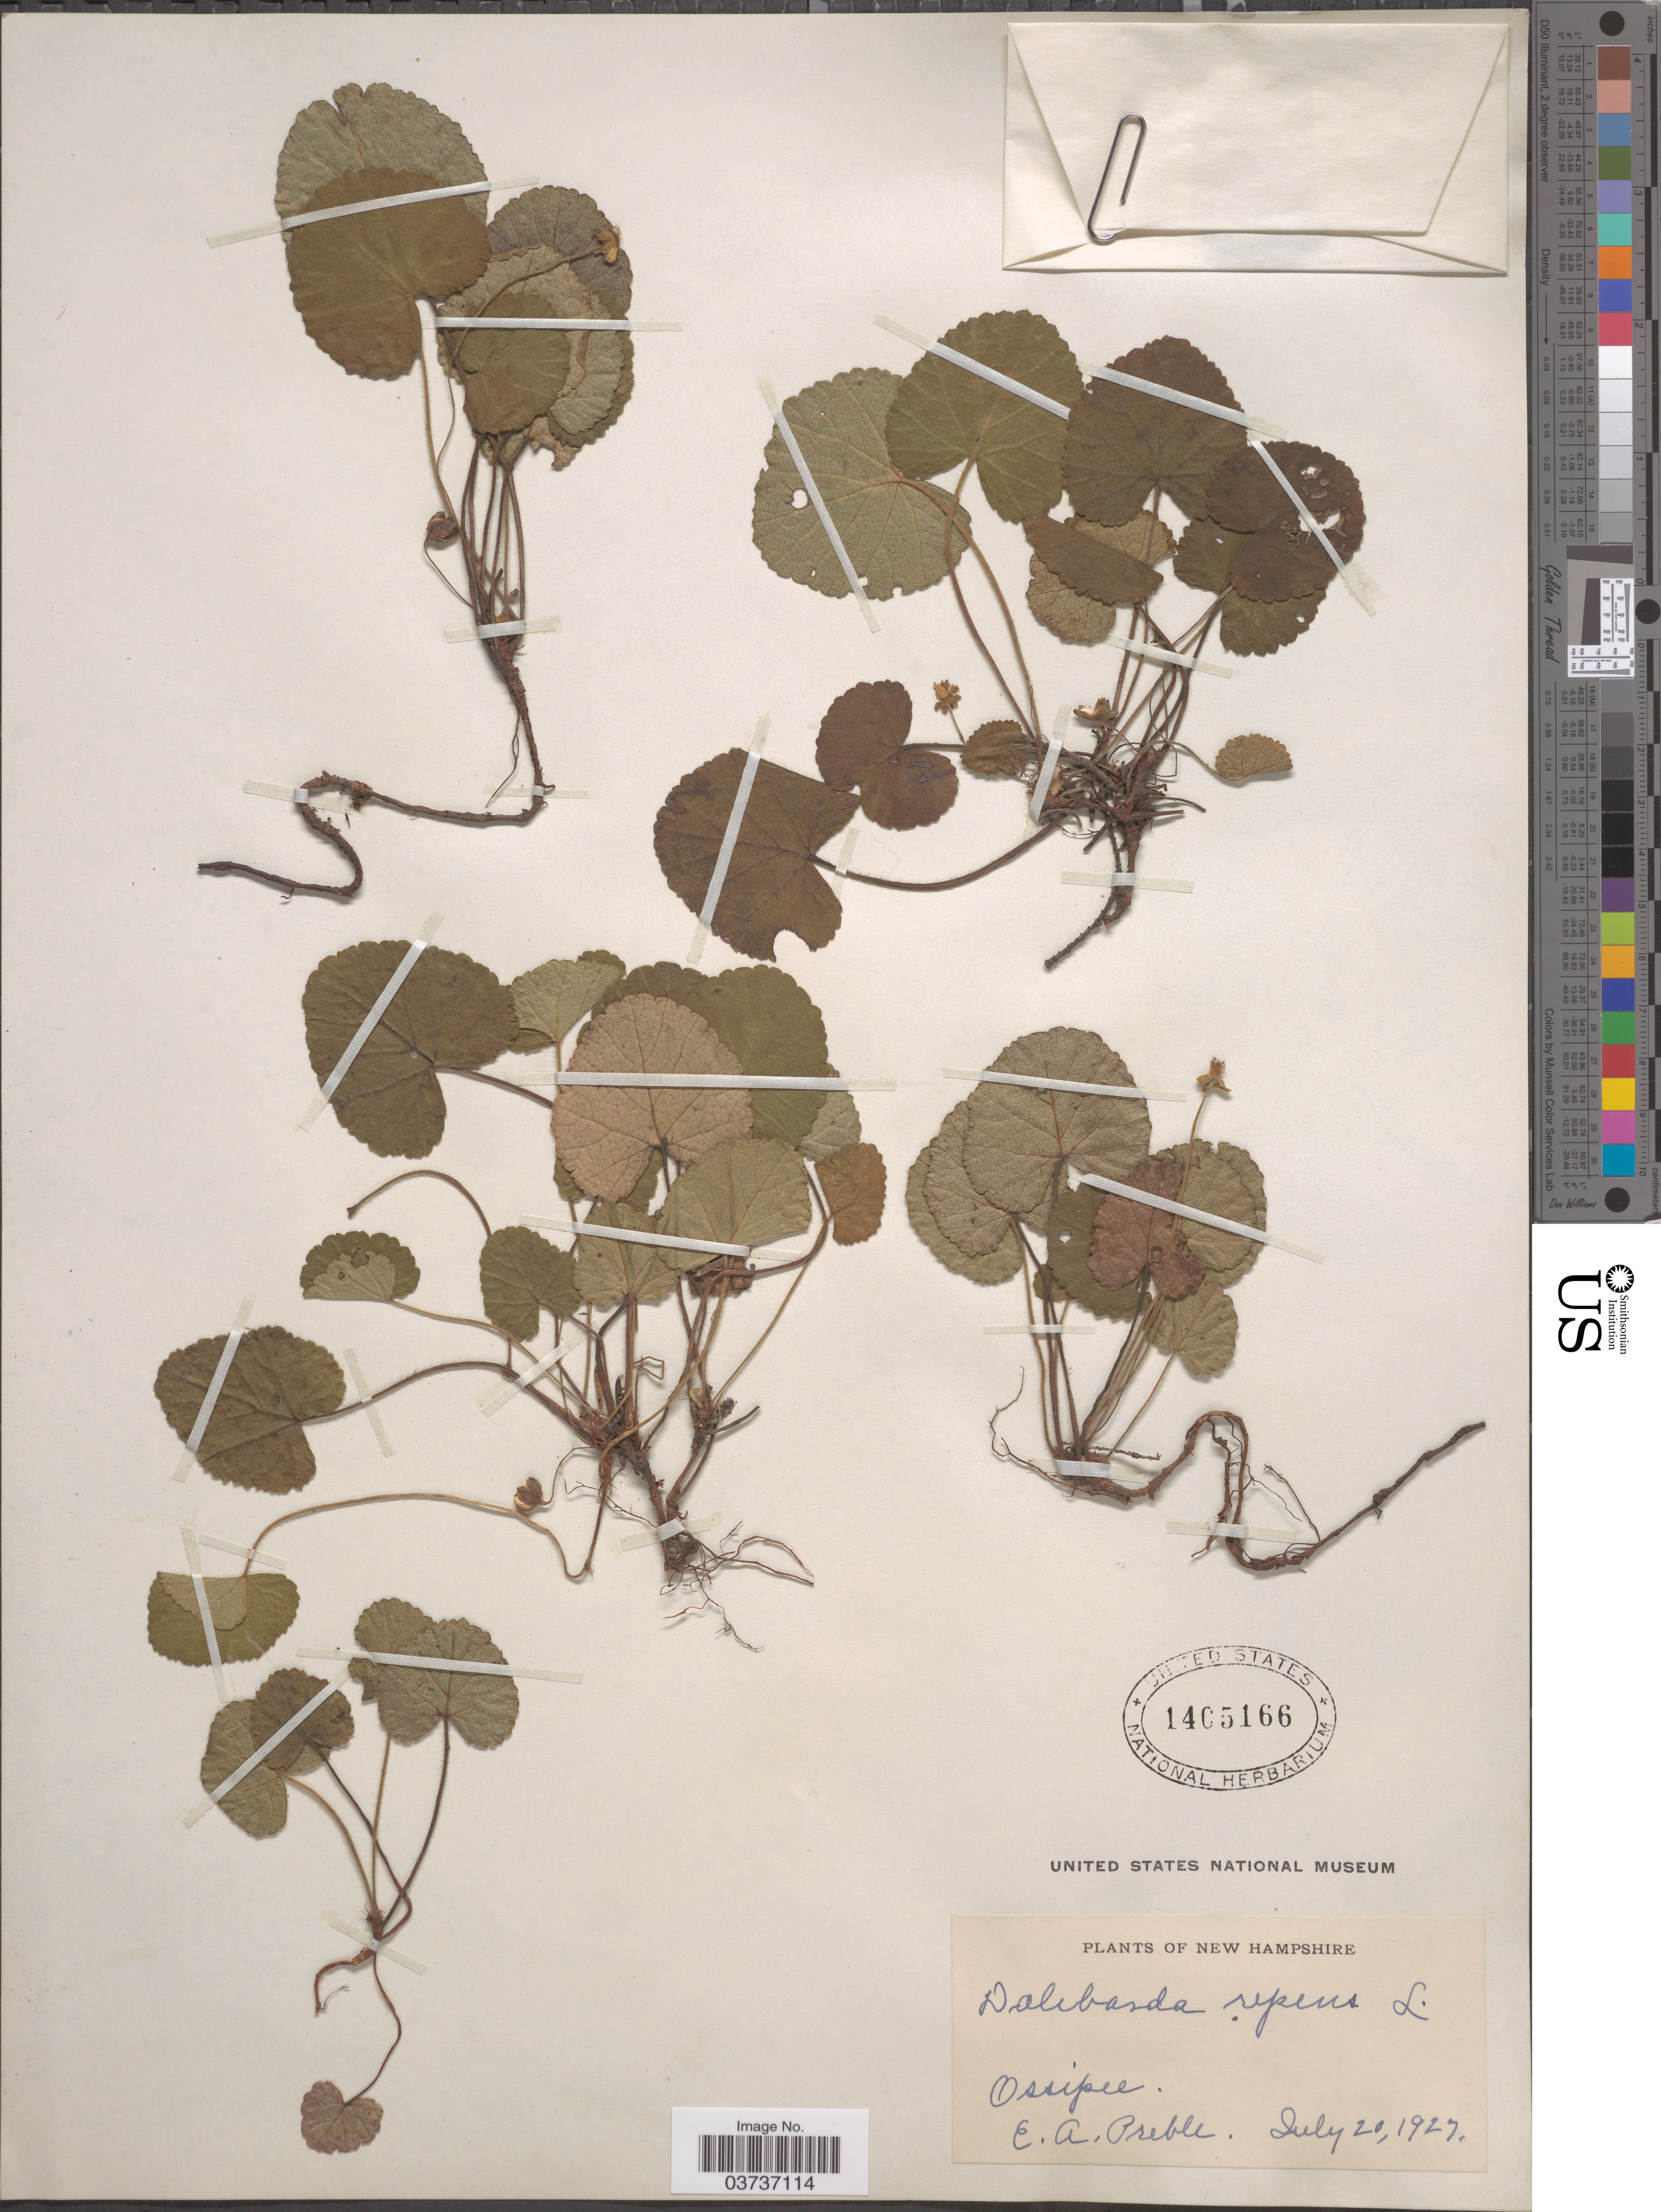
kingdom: Plantae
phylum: Tracheophyta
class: Magnoliopsida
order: Rosales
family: Rosaceae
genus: Dalibarda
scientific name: Dalibarda repens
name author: L.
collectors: E. Preble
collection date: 1927-07-20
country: United States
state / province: New Hampshire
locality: Ossipee.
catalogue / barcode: US 1405166